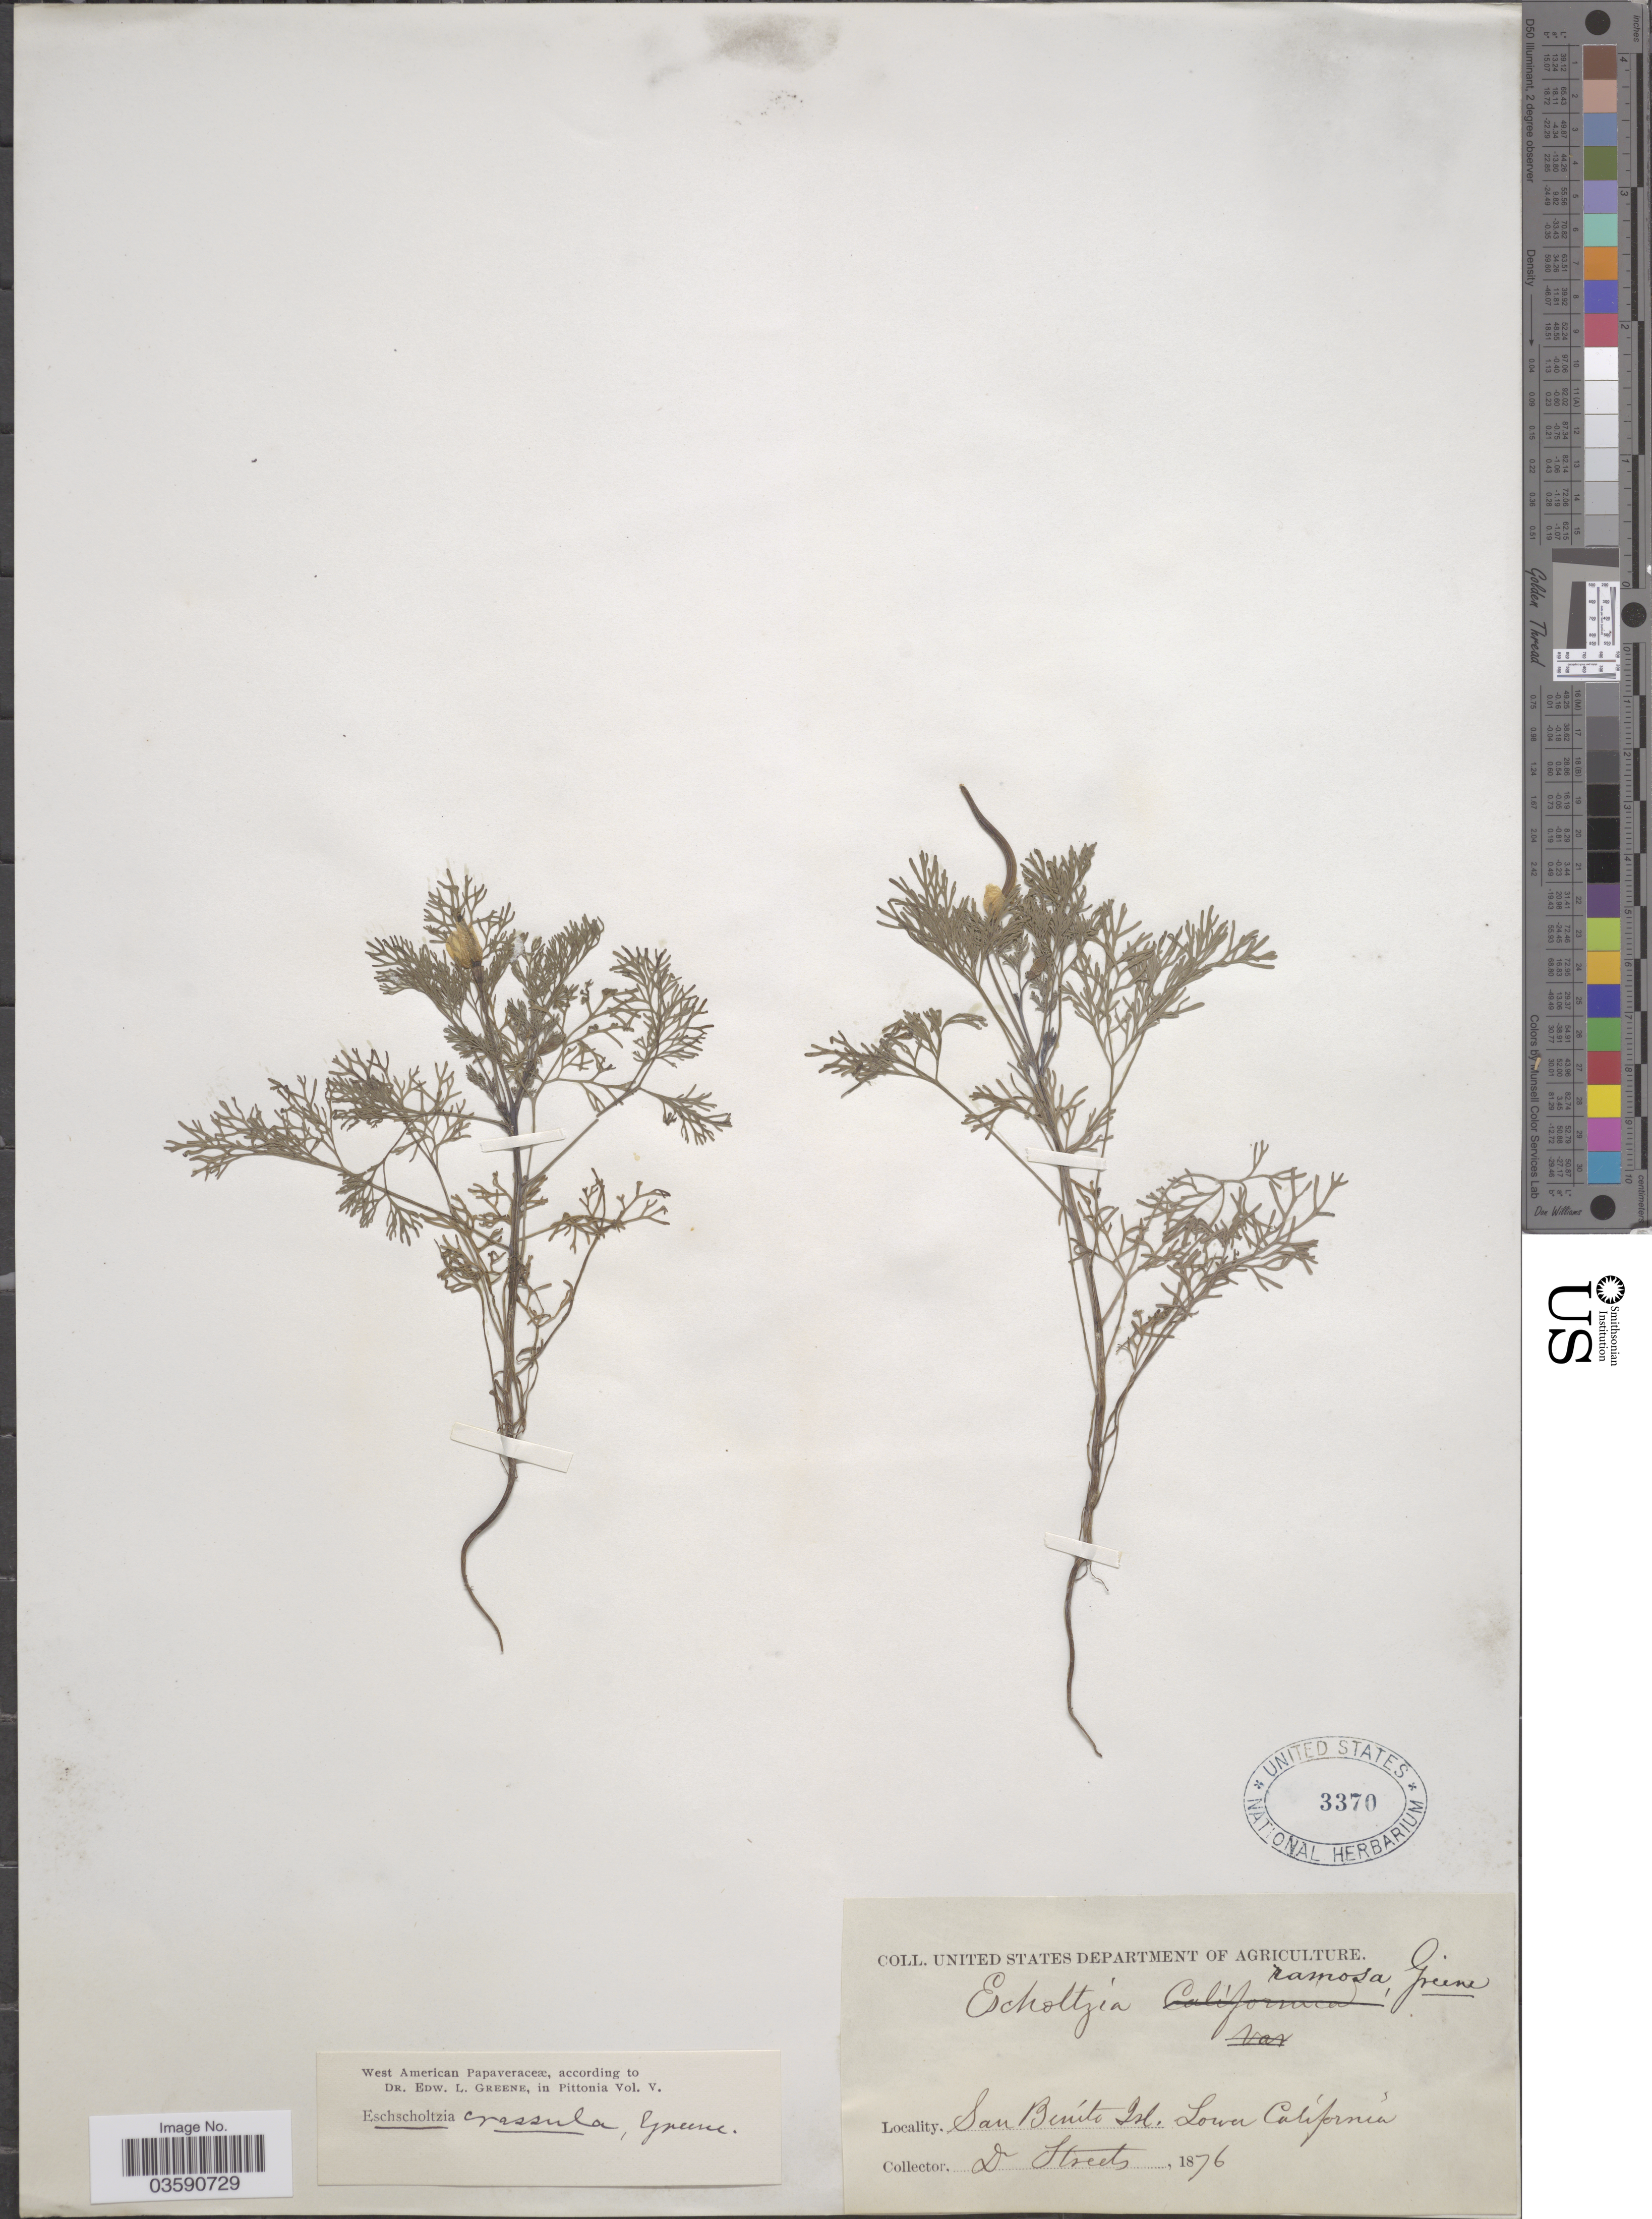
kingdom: Plantae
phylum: Tracheophyta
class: Magnoliopsida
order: Ranunculales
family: Papaveraceae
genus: Eschscholzia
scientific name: Eschscholzia crassula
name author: Greene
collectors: -. Streets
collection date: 1876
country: Mexico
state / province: Baja California Norte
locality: San Benito Isl. Lower California.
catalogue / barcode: US 3370